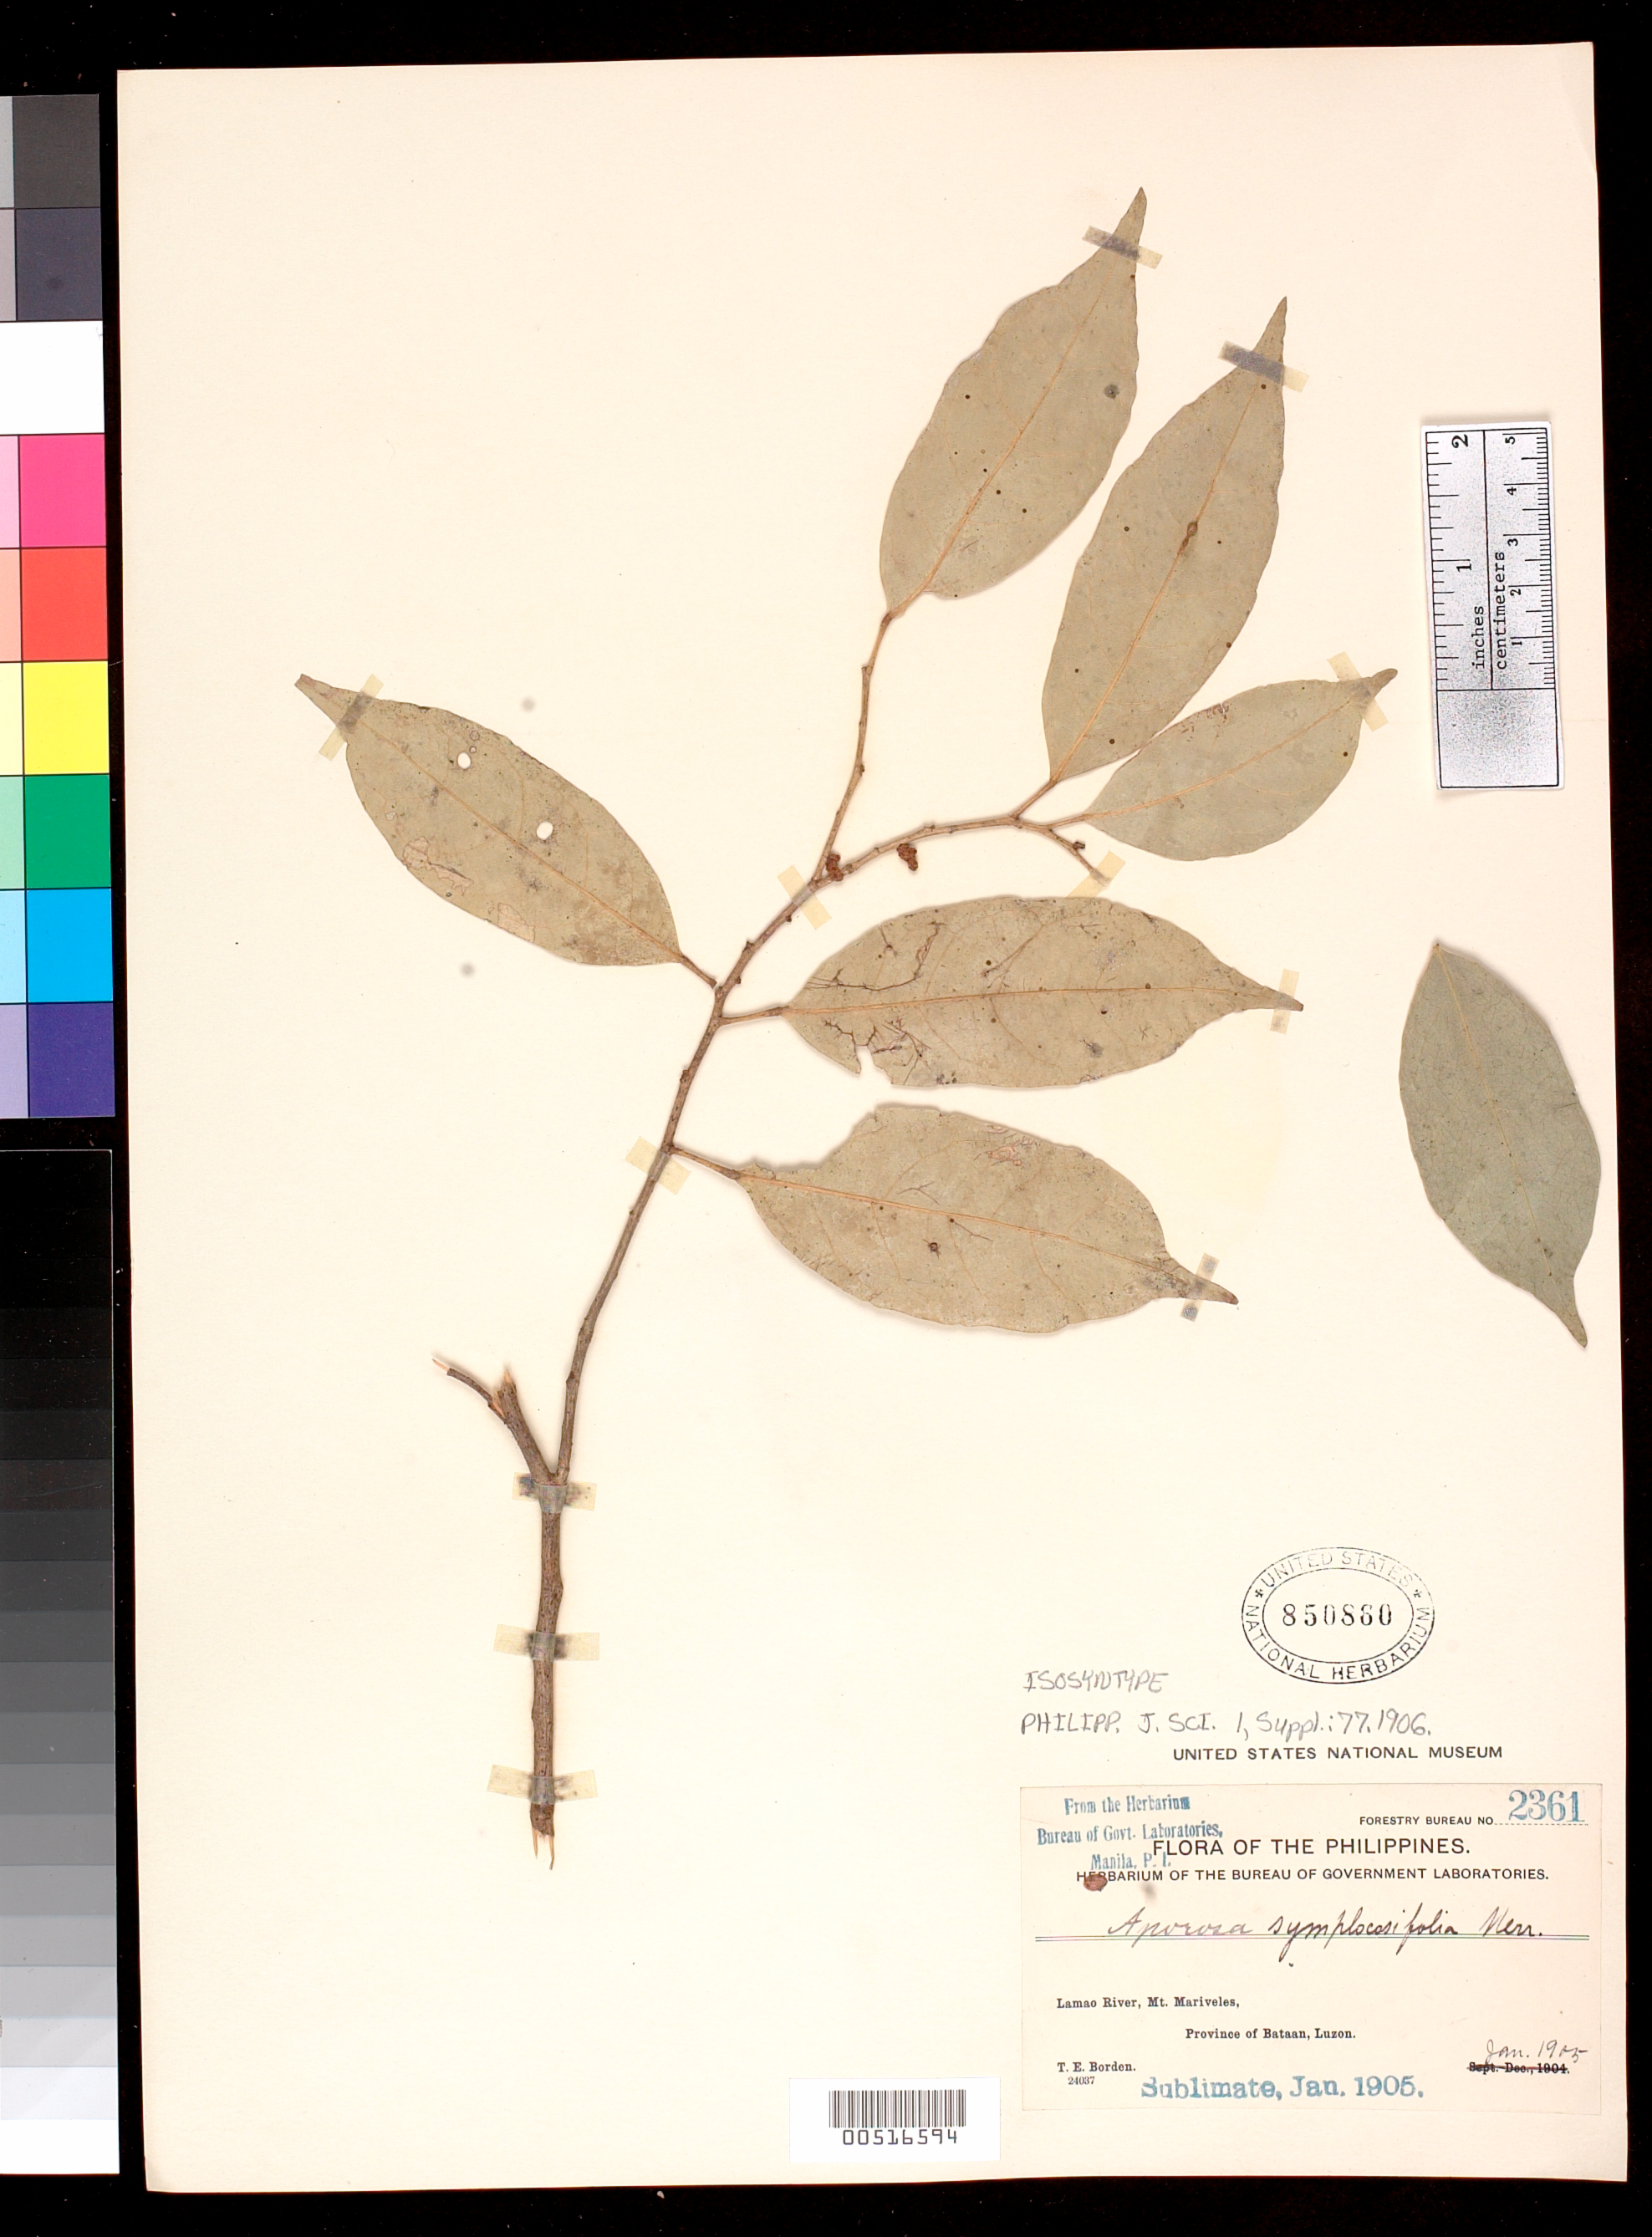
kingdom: Plantae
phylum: Tracheophyta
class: Magnoliopsida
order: Malpighiales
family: Phyllanthaceae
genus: Aporosa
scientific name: Aporosa symplocosifolia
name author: Merr.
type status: Isosyntype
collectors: T. E. Borden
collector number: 2361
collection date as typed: Jan 1905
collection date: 1905-01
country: Philippines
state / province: Central Luzon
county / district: Bataan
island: Luzon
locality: Lamao River, Mt. Mariveles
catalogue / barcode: US 850860